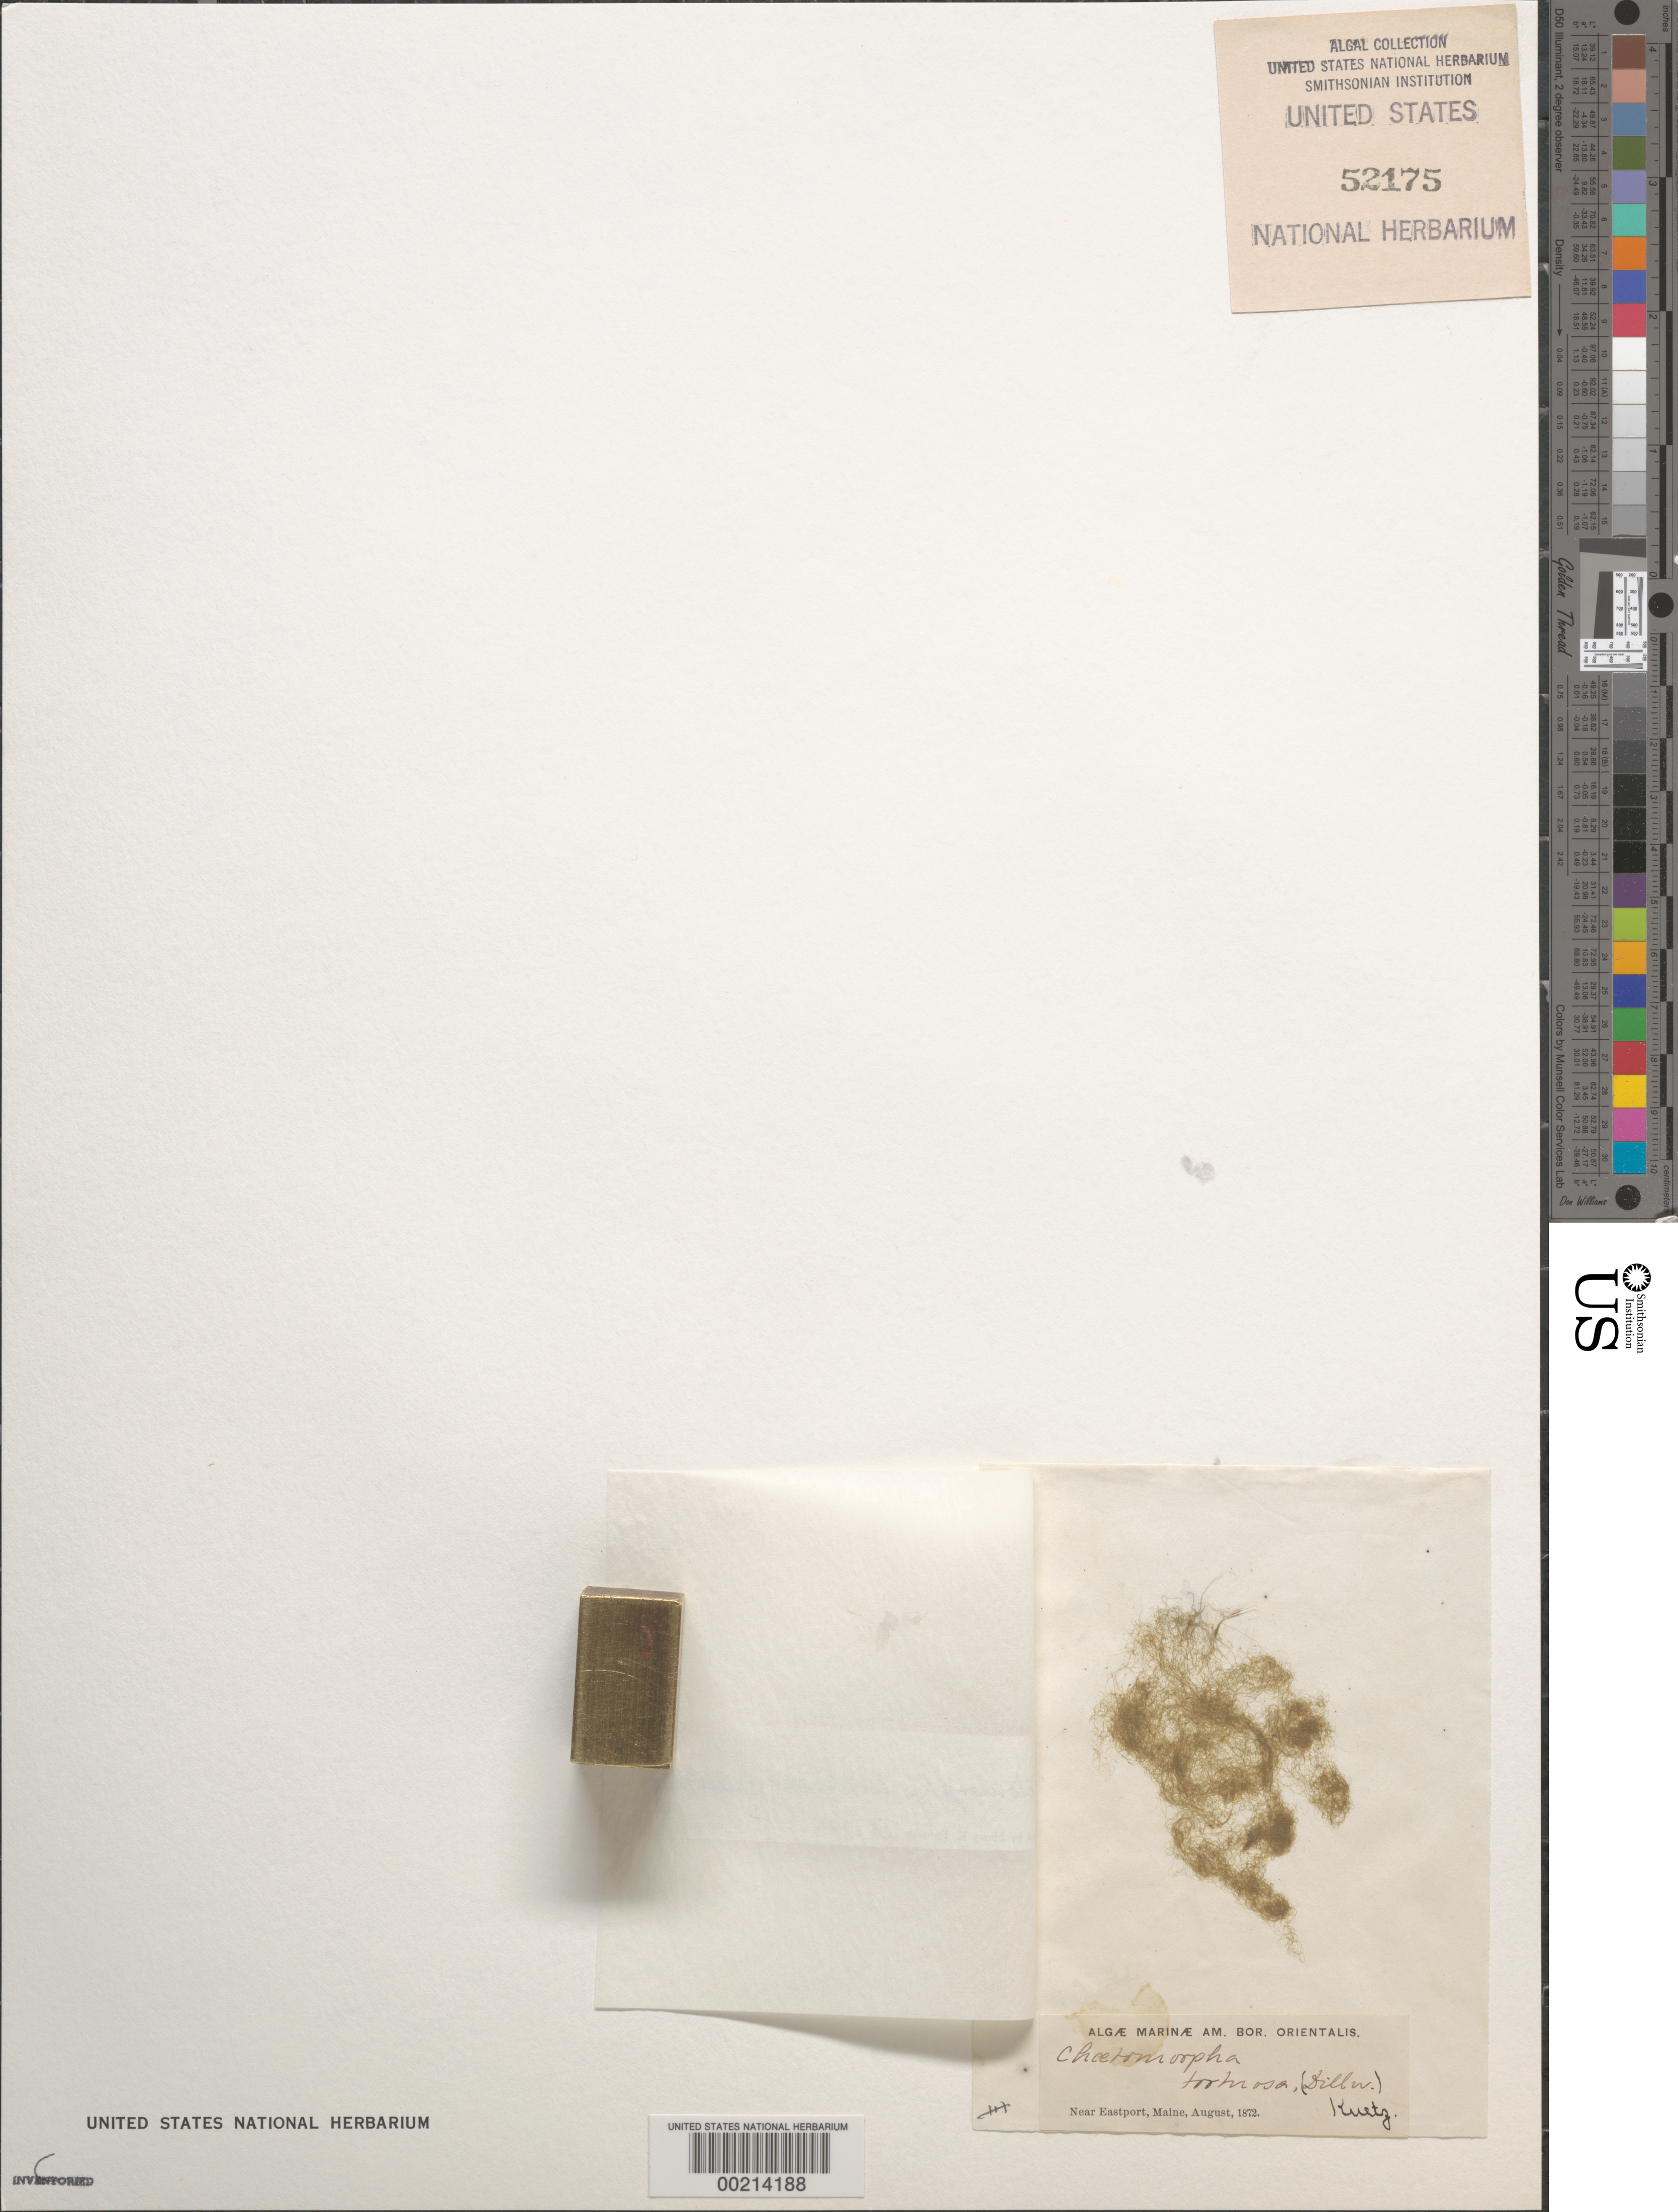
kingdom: Plantae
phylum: Chlorophyta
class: Ulvophyceae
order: Cladophorales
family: Cladophoraceae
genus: Chaetomorpha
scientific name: Chaetomorpha ligustica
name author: (Kütz.) Kütz.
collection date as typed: Aug 1872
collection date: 1872-08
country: United States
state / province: Maine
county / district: Washington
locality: Near Eastport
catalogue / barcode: US 52175